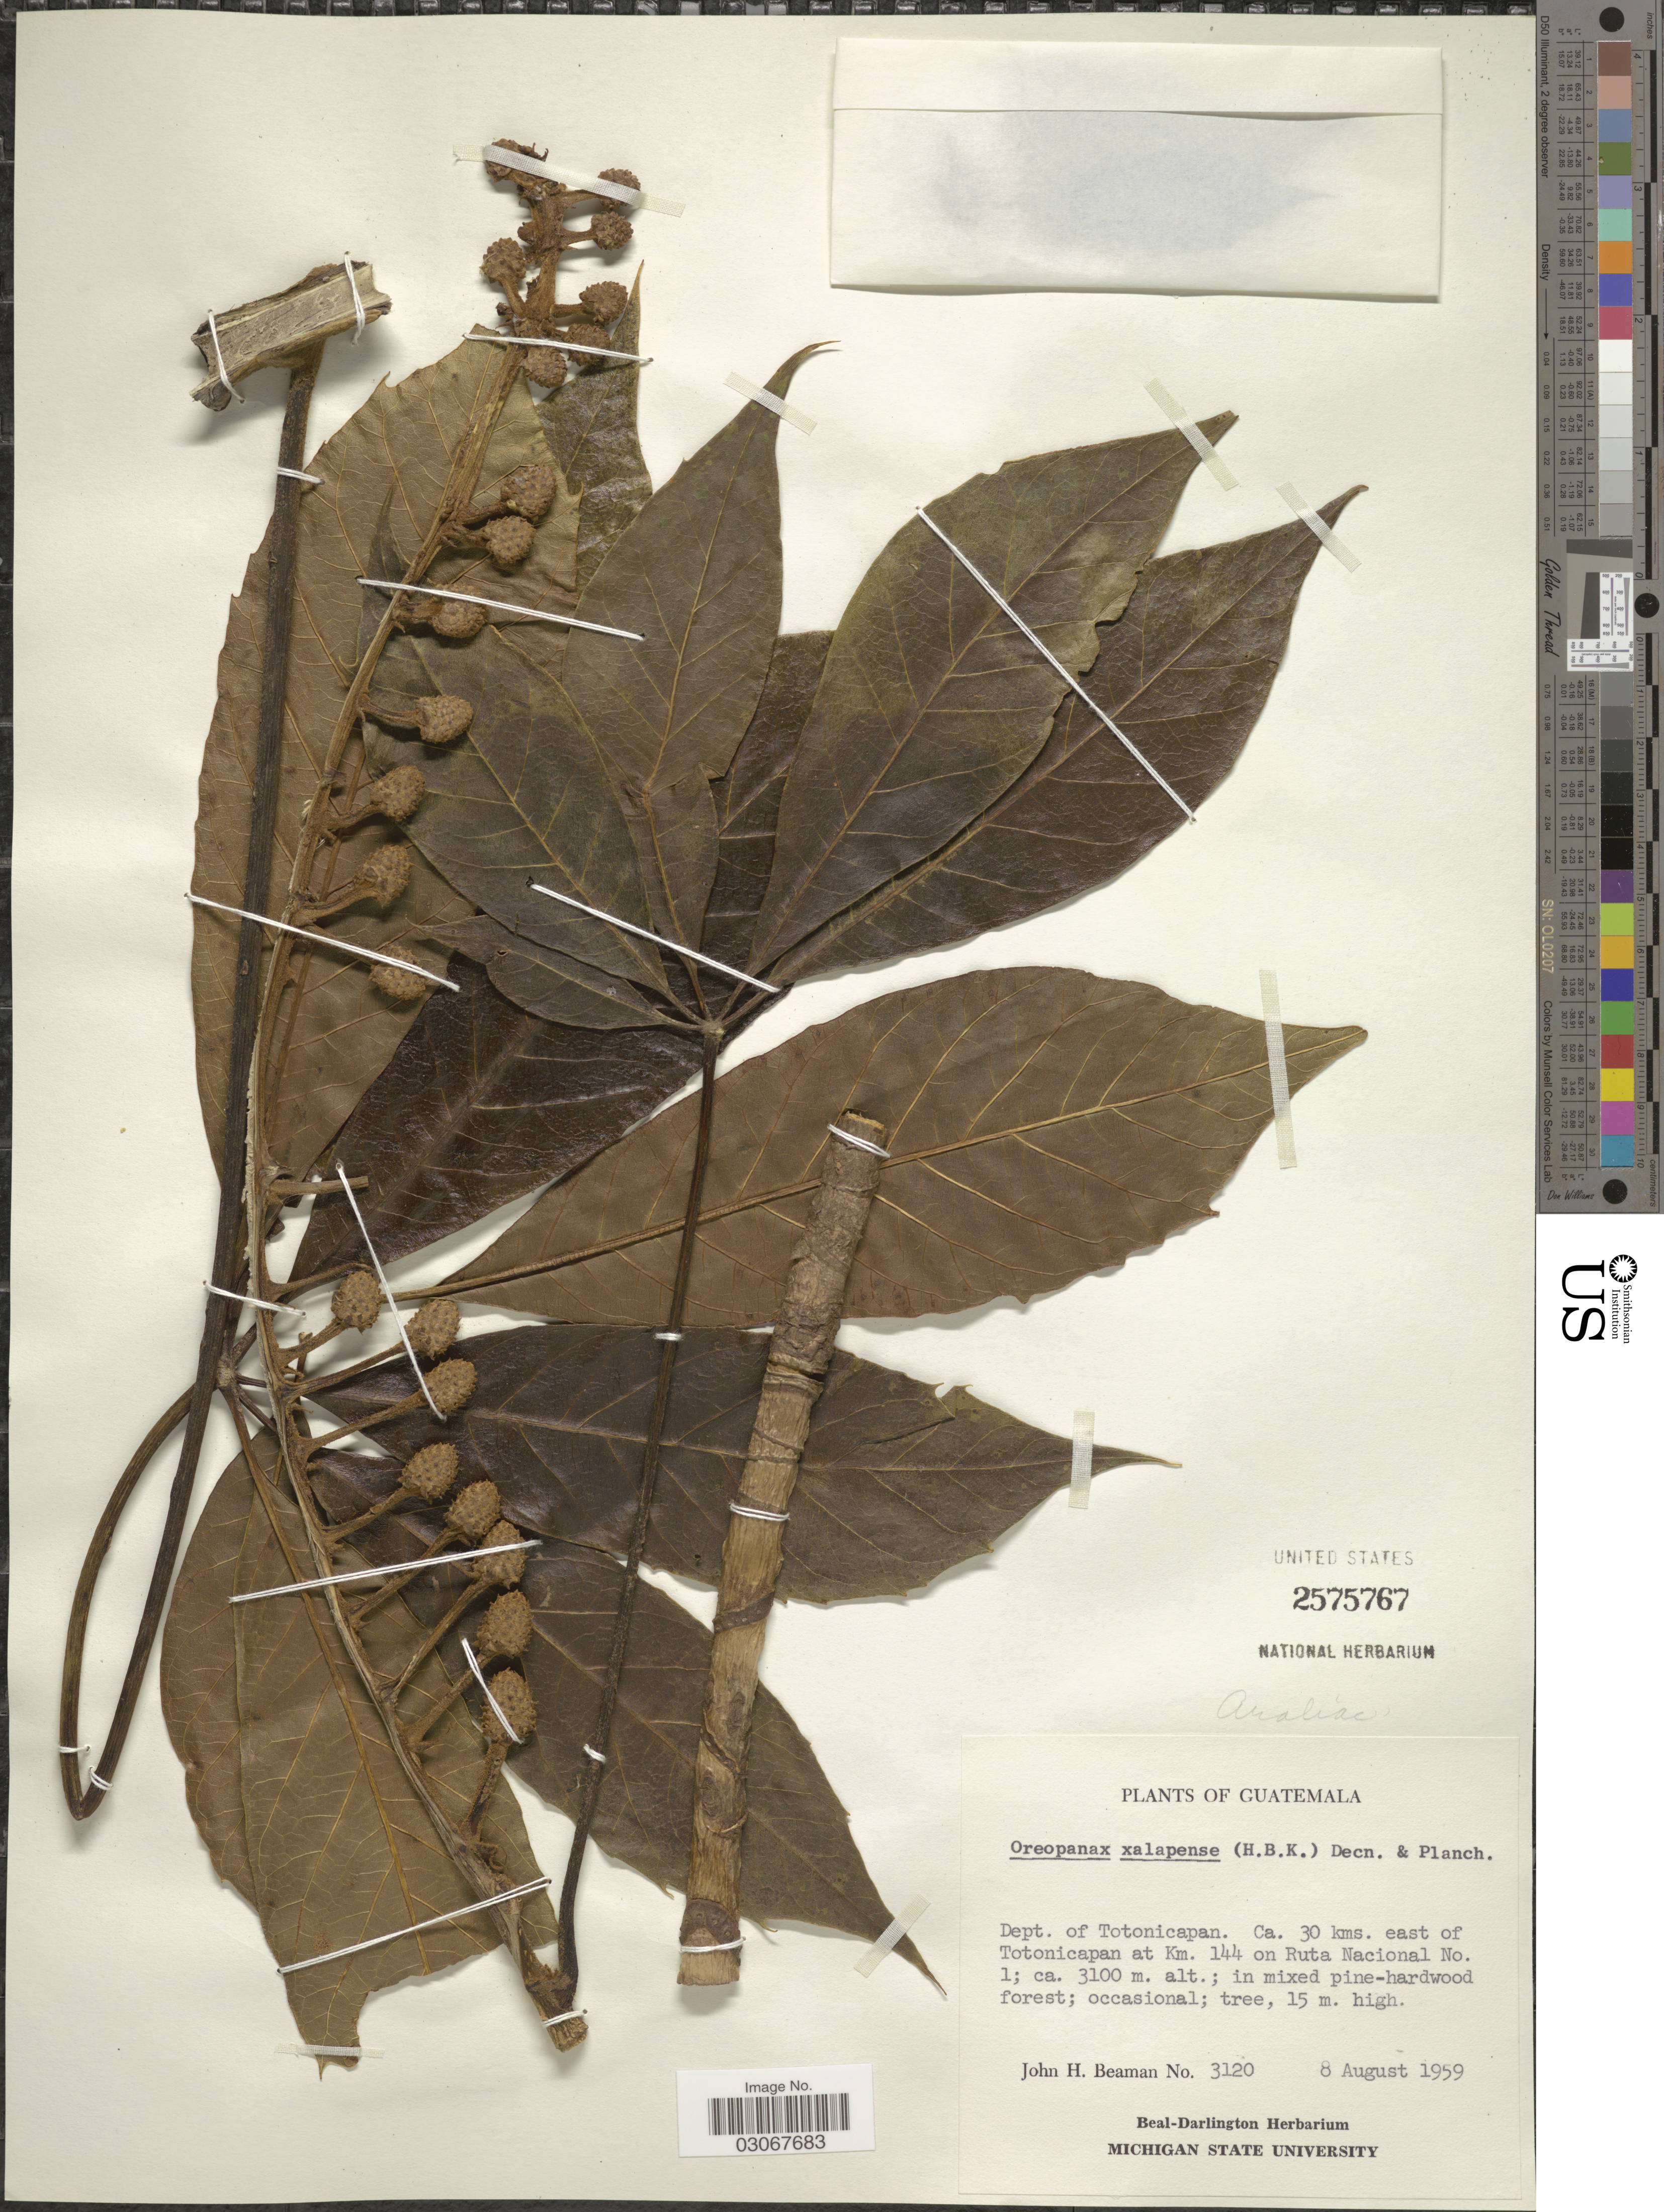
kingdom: Plantae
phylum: Tracheophyta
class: Magnoliopsida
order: Apiales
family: Araliaceae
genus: Oreopanax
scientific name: Oreopanax xalapensis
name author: (Kunth) Decne. & Planch.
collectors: J. H. Beaman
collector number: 3120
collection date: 1959-08-08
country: Guatemala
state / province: Totonicapan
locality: Dept. of Totonicapan. Ca. 30 kms. east of Totonicapan at Km. 144 on Ruta Nacional No. 1.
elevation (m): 3100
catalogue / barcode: US 2575767